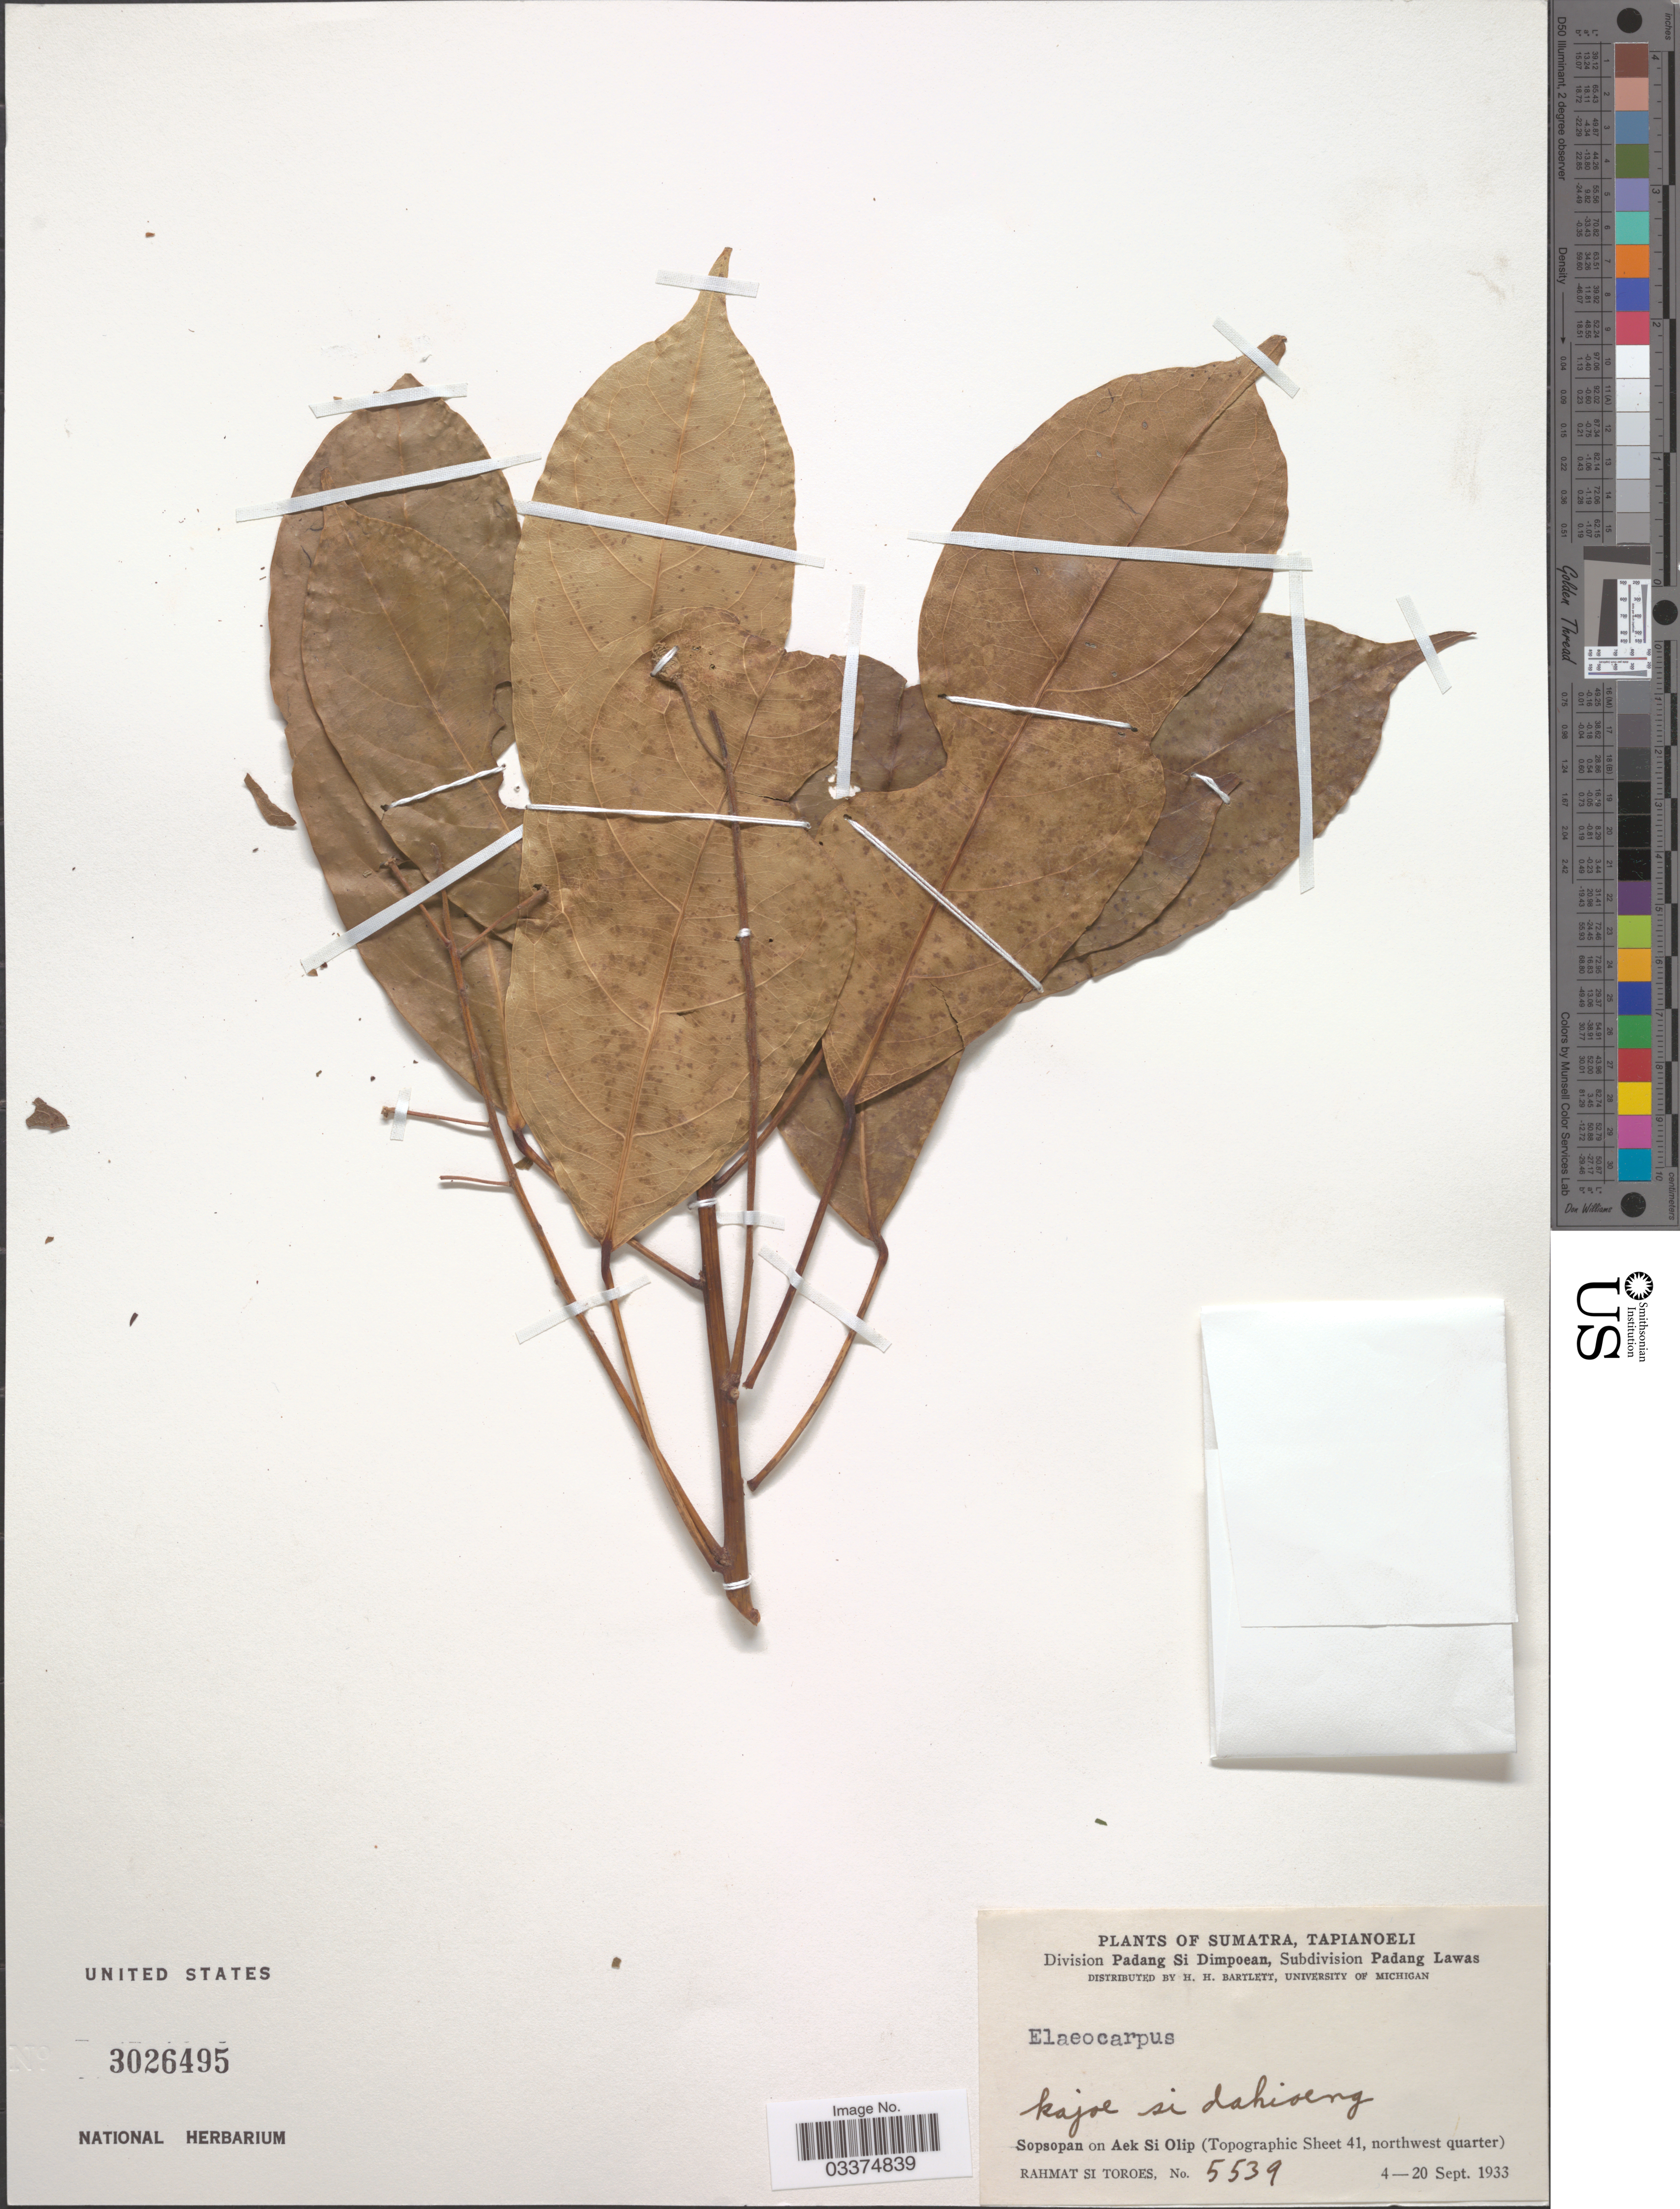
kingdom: Plantae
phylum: Tracheophyta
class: Magnoliopsida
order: Oxalidales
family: Elaeocarpaceae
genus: Elaeocarpus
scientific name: Elaeocarpus sp.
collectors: Rahmat Si Boeea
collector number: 5539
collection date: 1933-09-04/1933-09-20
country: Indonesia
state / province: Sumatra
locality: Tapianoeli. Division Padang Si Dimpoean, Subdivision Padang Lawas. Sopsopan on Aek Si Olip (Topographic Sheet 41, northwest quarter).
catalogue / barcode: US 3026495